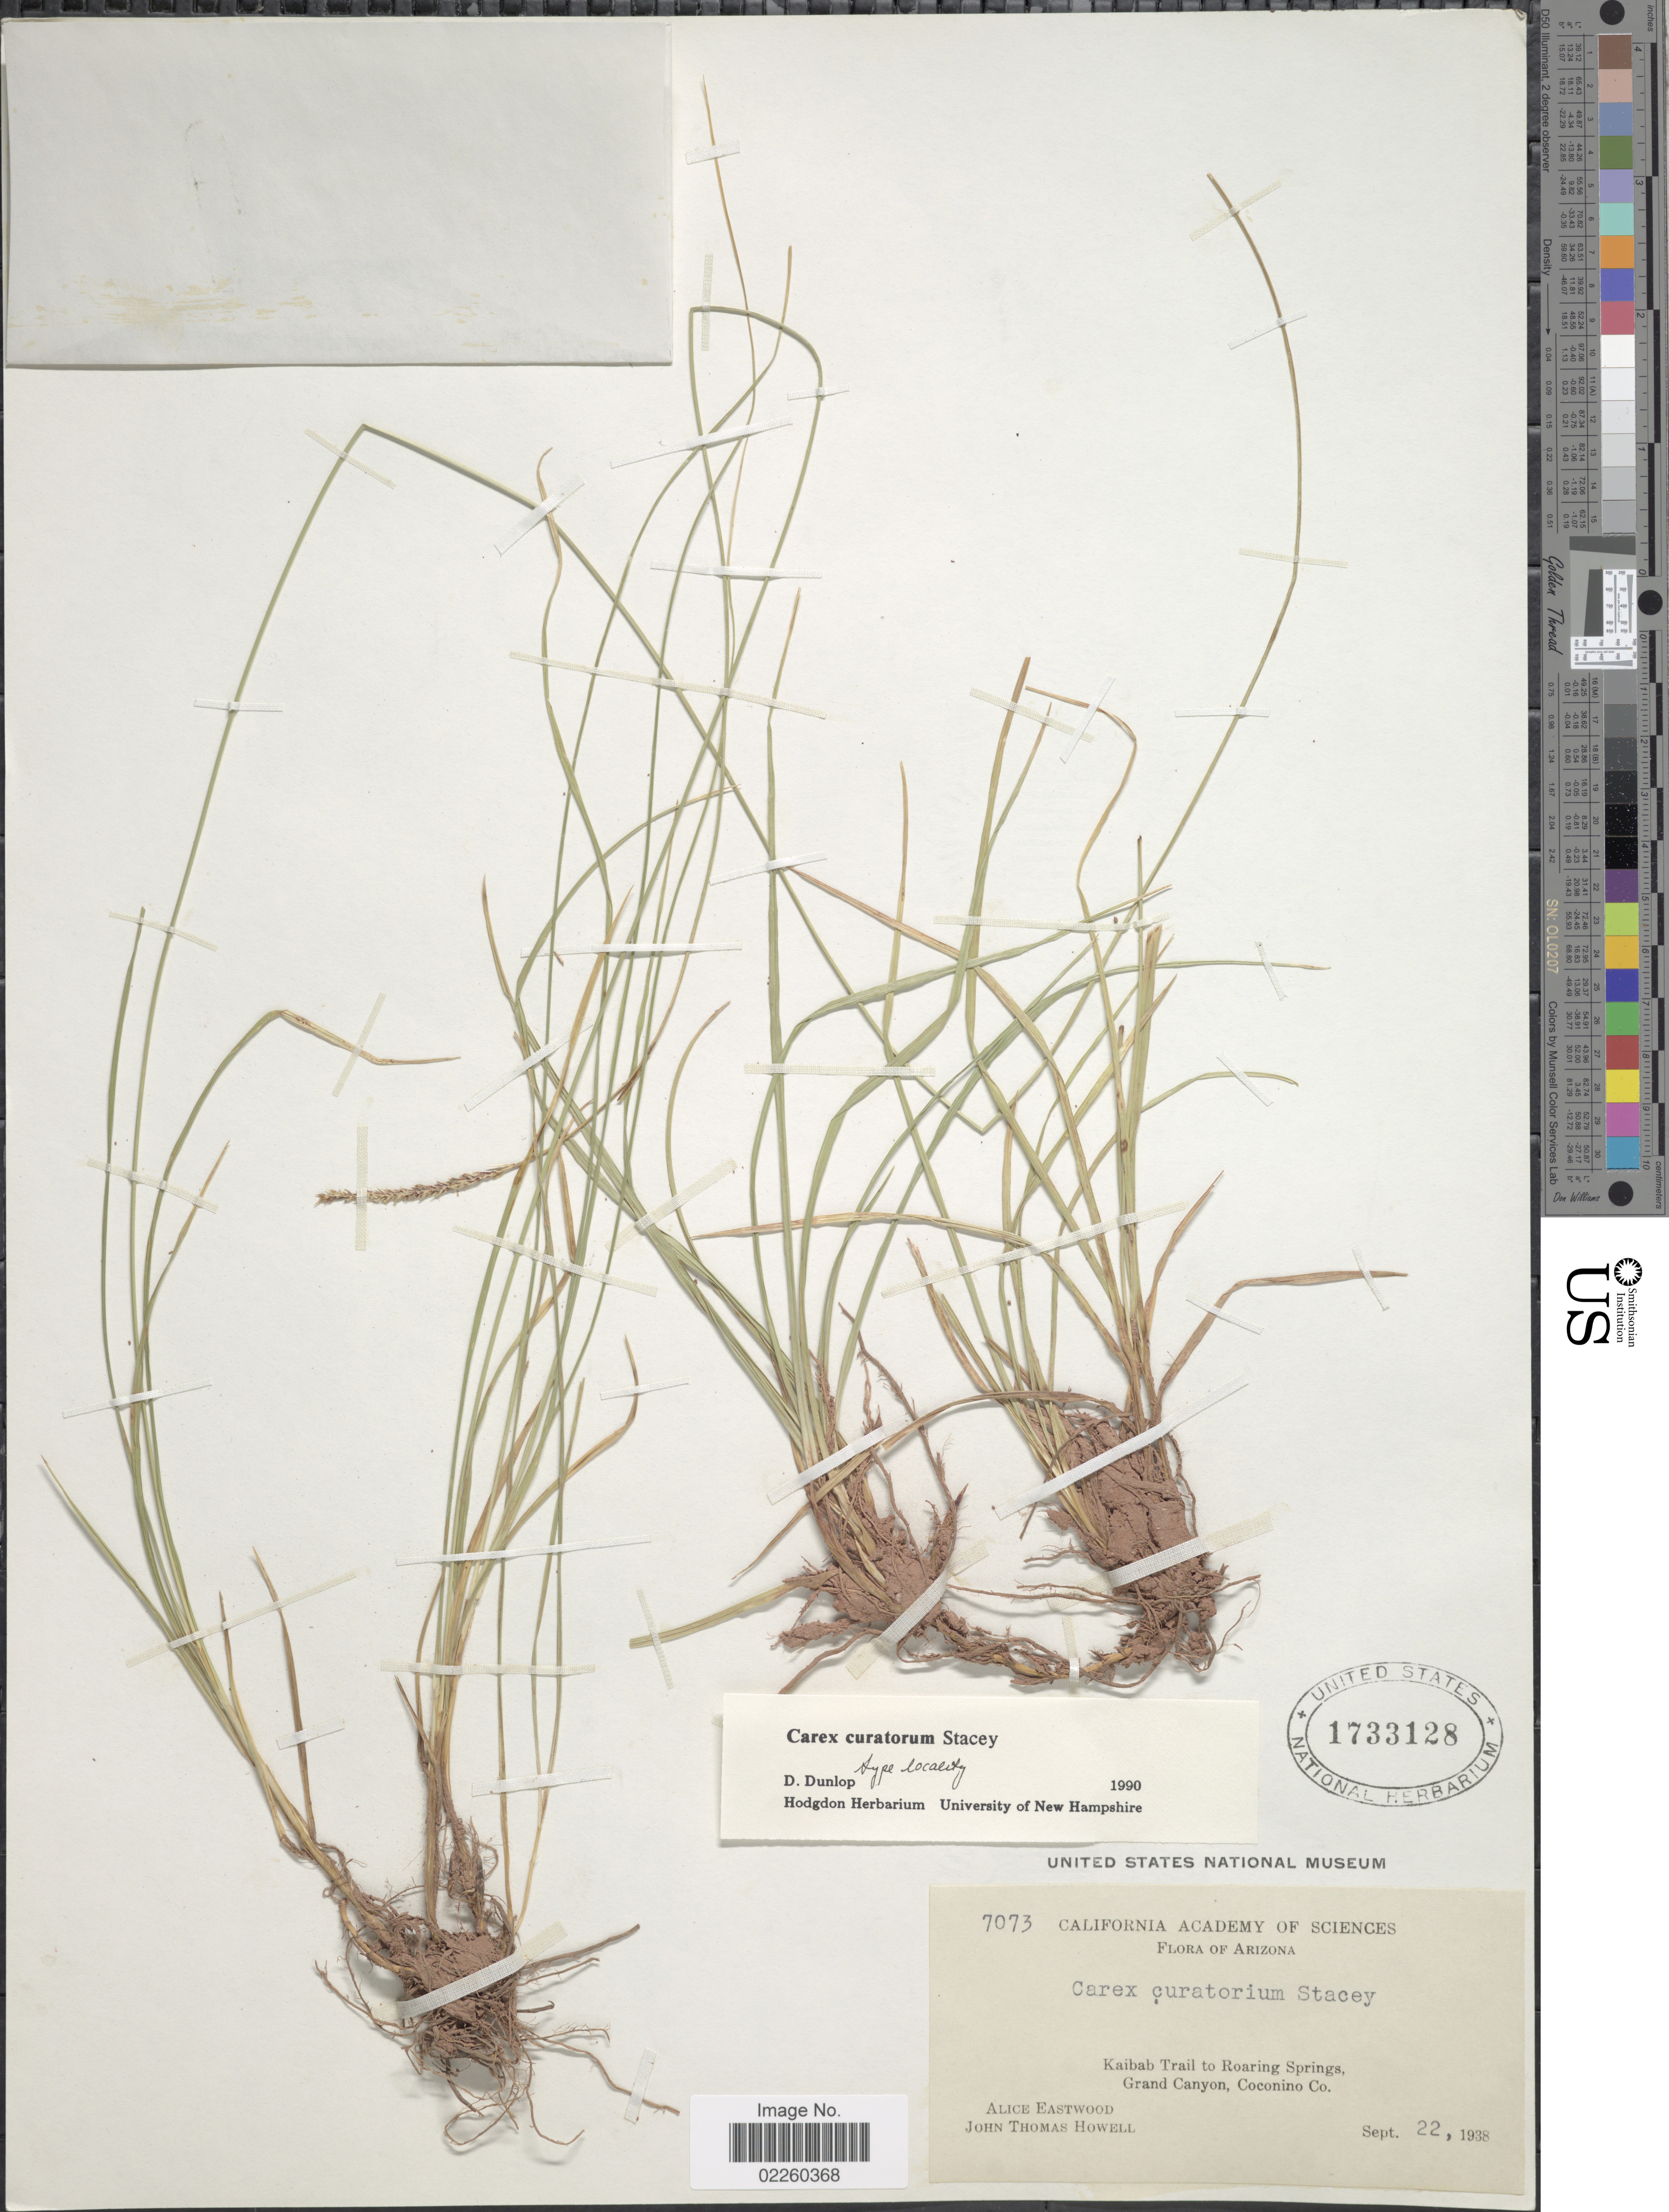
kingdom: Plantae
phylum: Tracheophyta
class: Liliopsida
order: Poales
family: Cyperaceae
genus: Carex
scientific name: Carex curatorum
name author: Stacey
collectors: A. Eastwood & J. T. Howell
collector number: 7073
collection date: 1938-09-22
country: United States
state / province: Arizona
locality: Kaibab Trail to Roarings Springs, Grand Canyon, Coconino Co.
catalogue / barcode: US 1733128